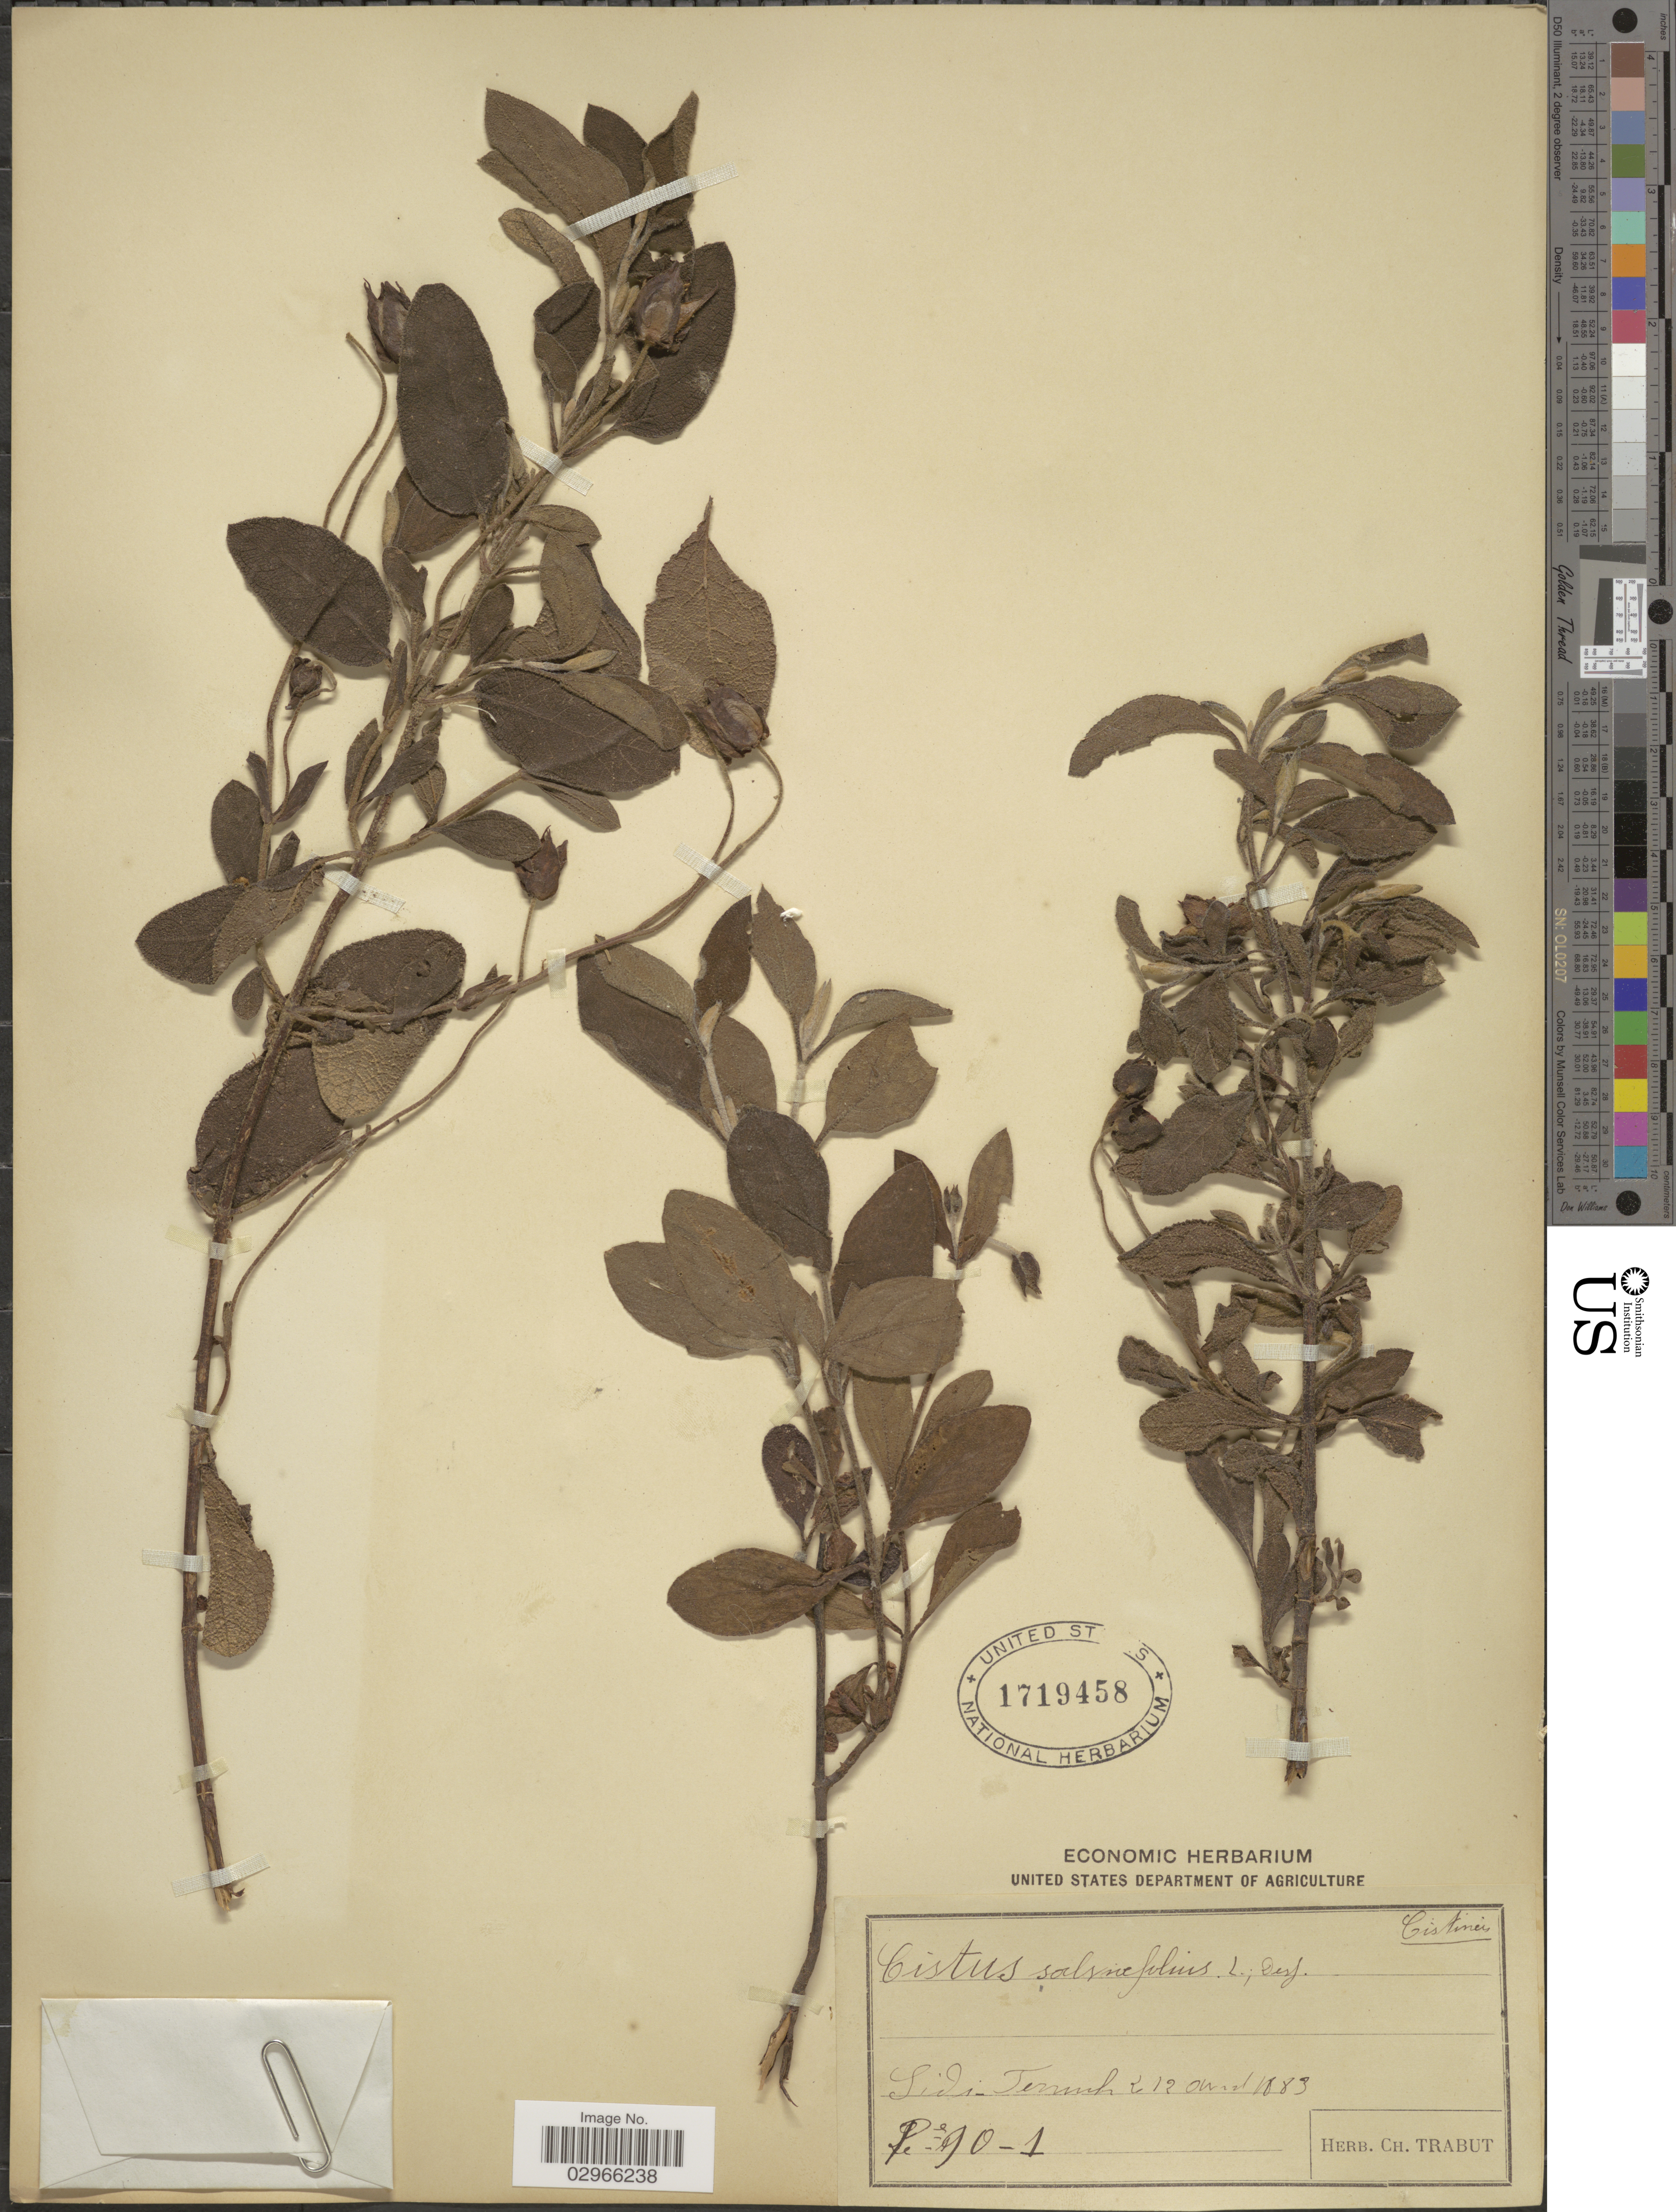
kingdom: Plantae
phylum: Tracheophyta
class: Magnoliopsida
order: Malvales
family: Cistaceae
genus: Cistus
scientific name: Cistus salviifolius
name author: L.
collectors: Ex herb. Ch. Trabut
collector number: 90-1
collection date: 1883-08-12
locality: Sidi-Terrunh. [interpreted]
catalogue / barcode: US 1719458